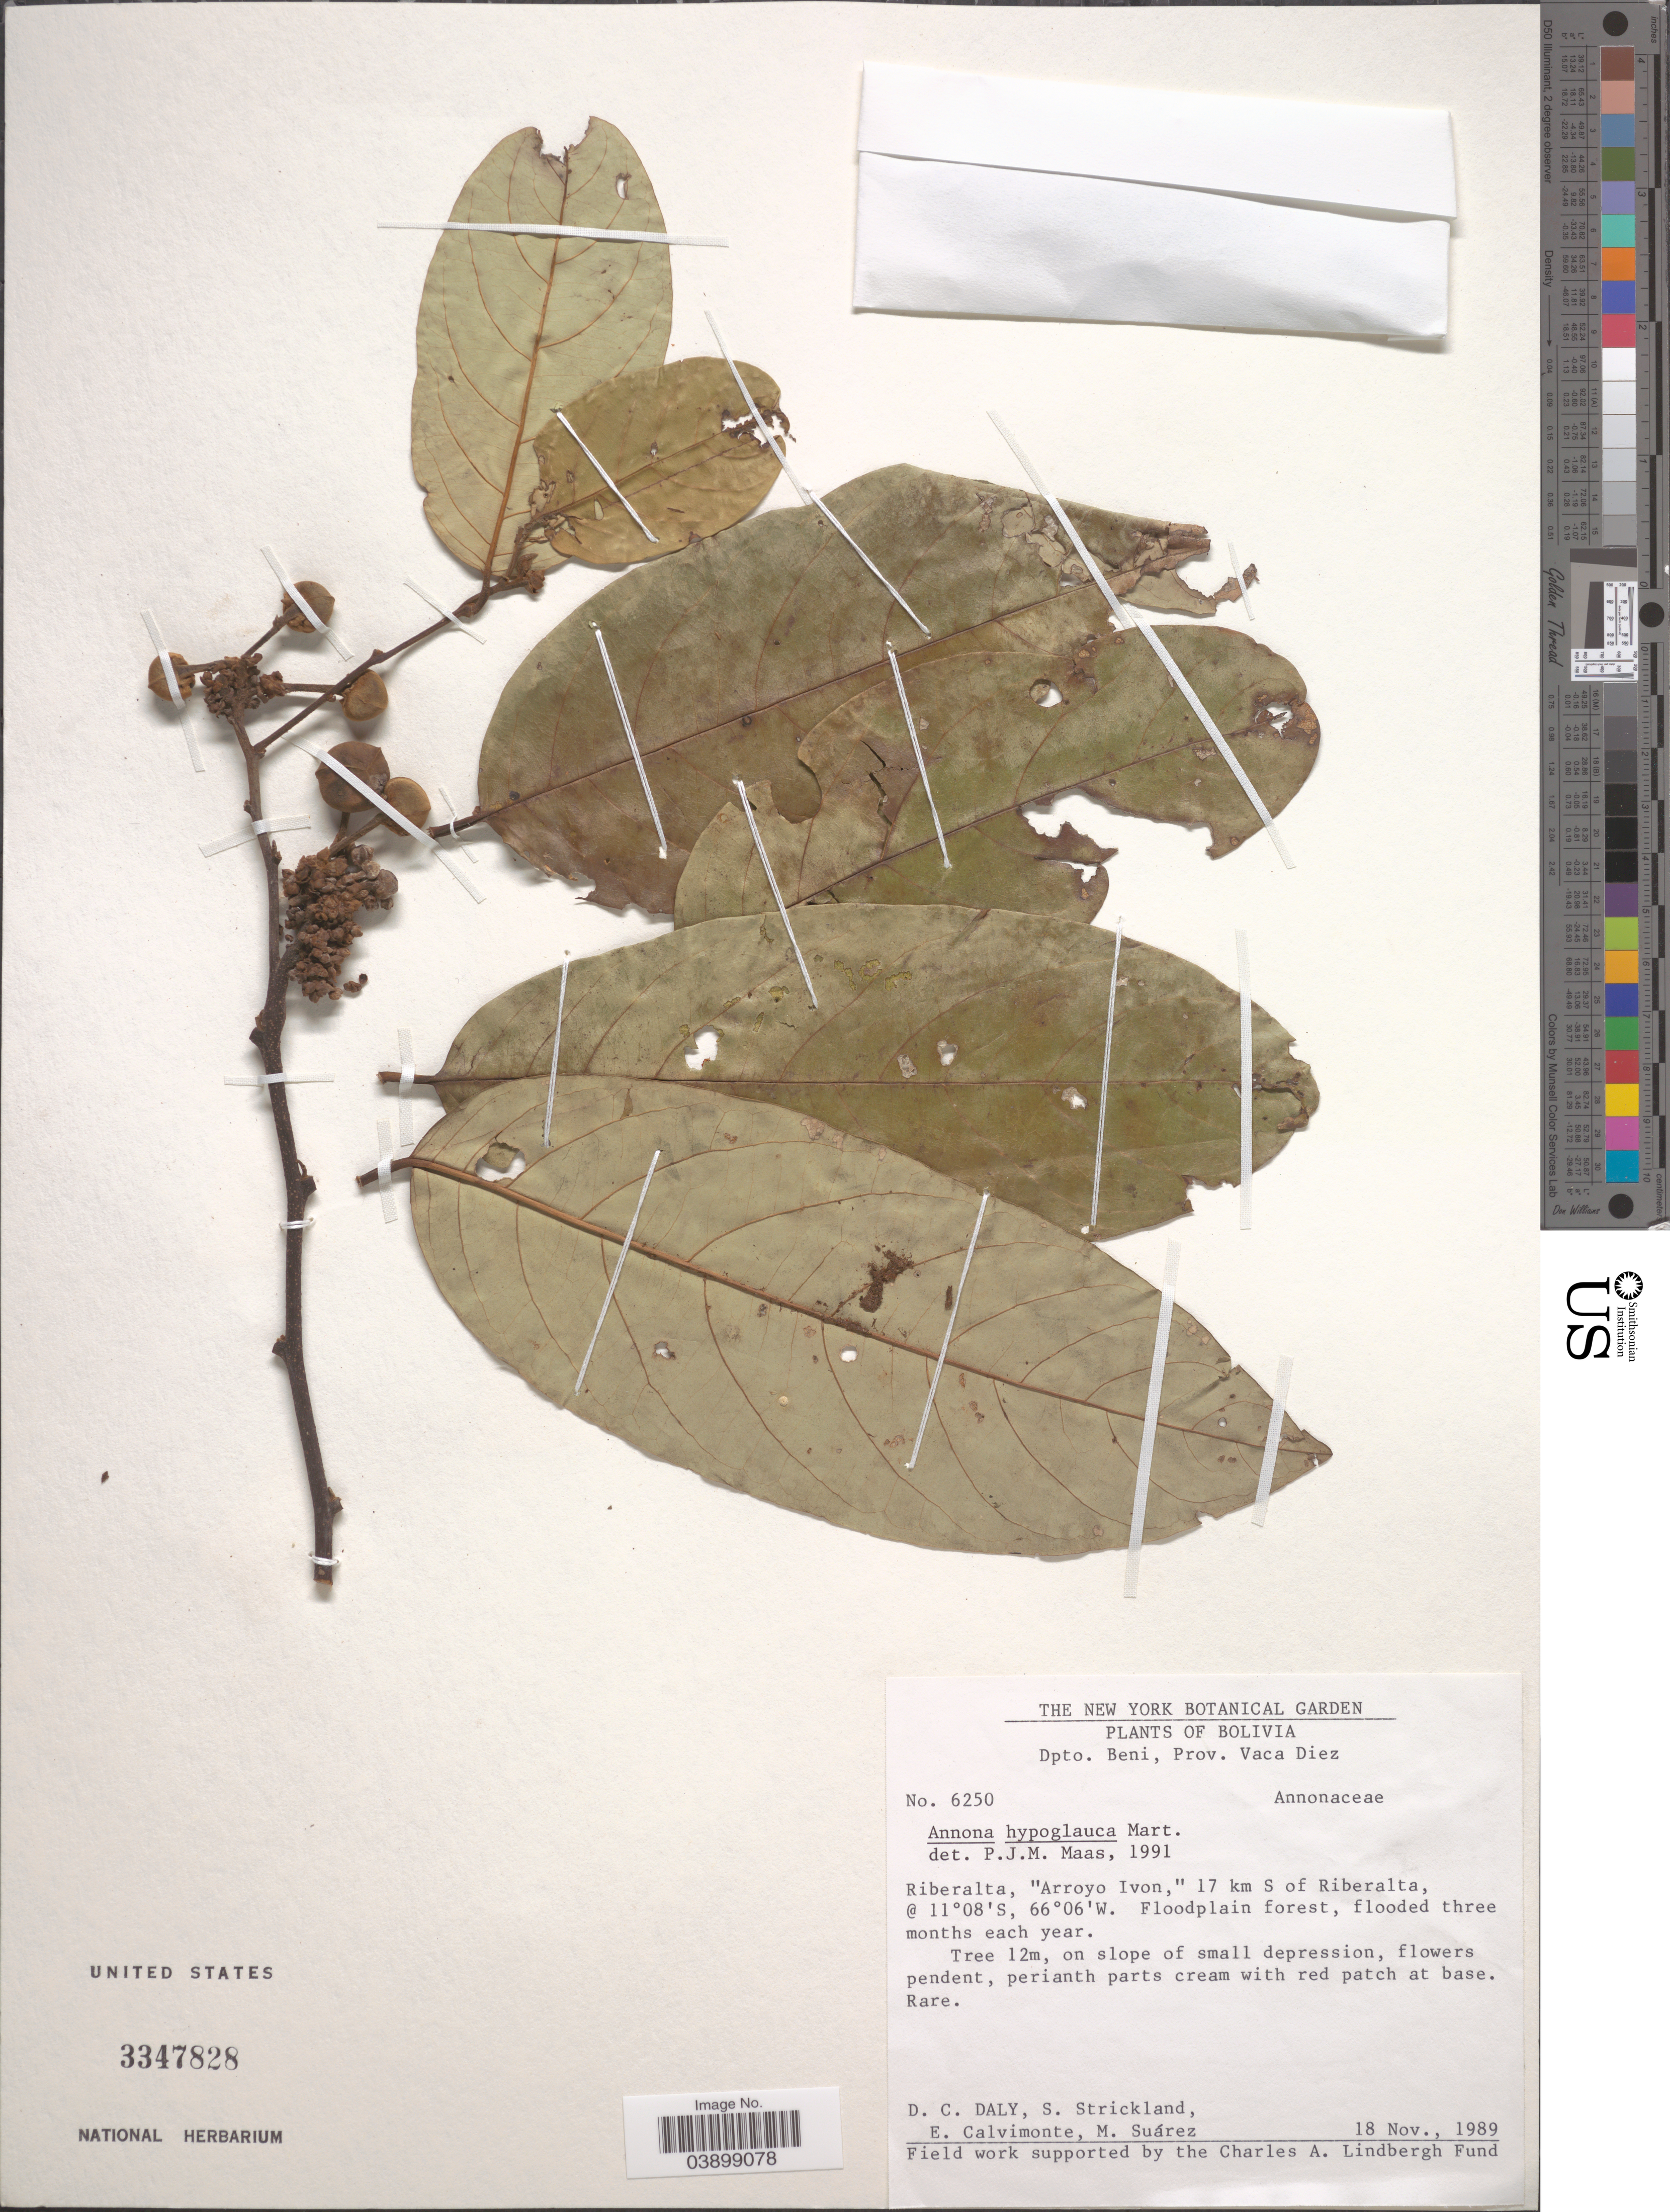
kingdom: Plantae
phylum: Tracheophyta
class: Magnoliopsida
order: Magnoliales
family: Annonaceae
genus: Annona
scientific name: Annona hypoglauca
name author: Mart.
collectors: D. C. Daly, S. Strickland, E. Calvimonte & M. Suárez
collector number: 6250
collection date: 1989-11-18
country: Bolivia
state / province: Beni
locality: Dpto. Beni, Prov. Vaca Diez. Riberalta, "Arroyo Ivon," 17 km S of Riberalta.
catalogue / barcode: US 3347828